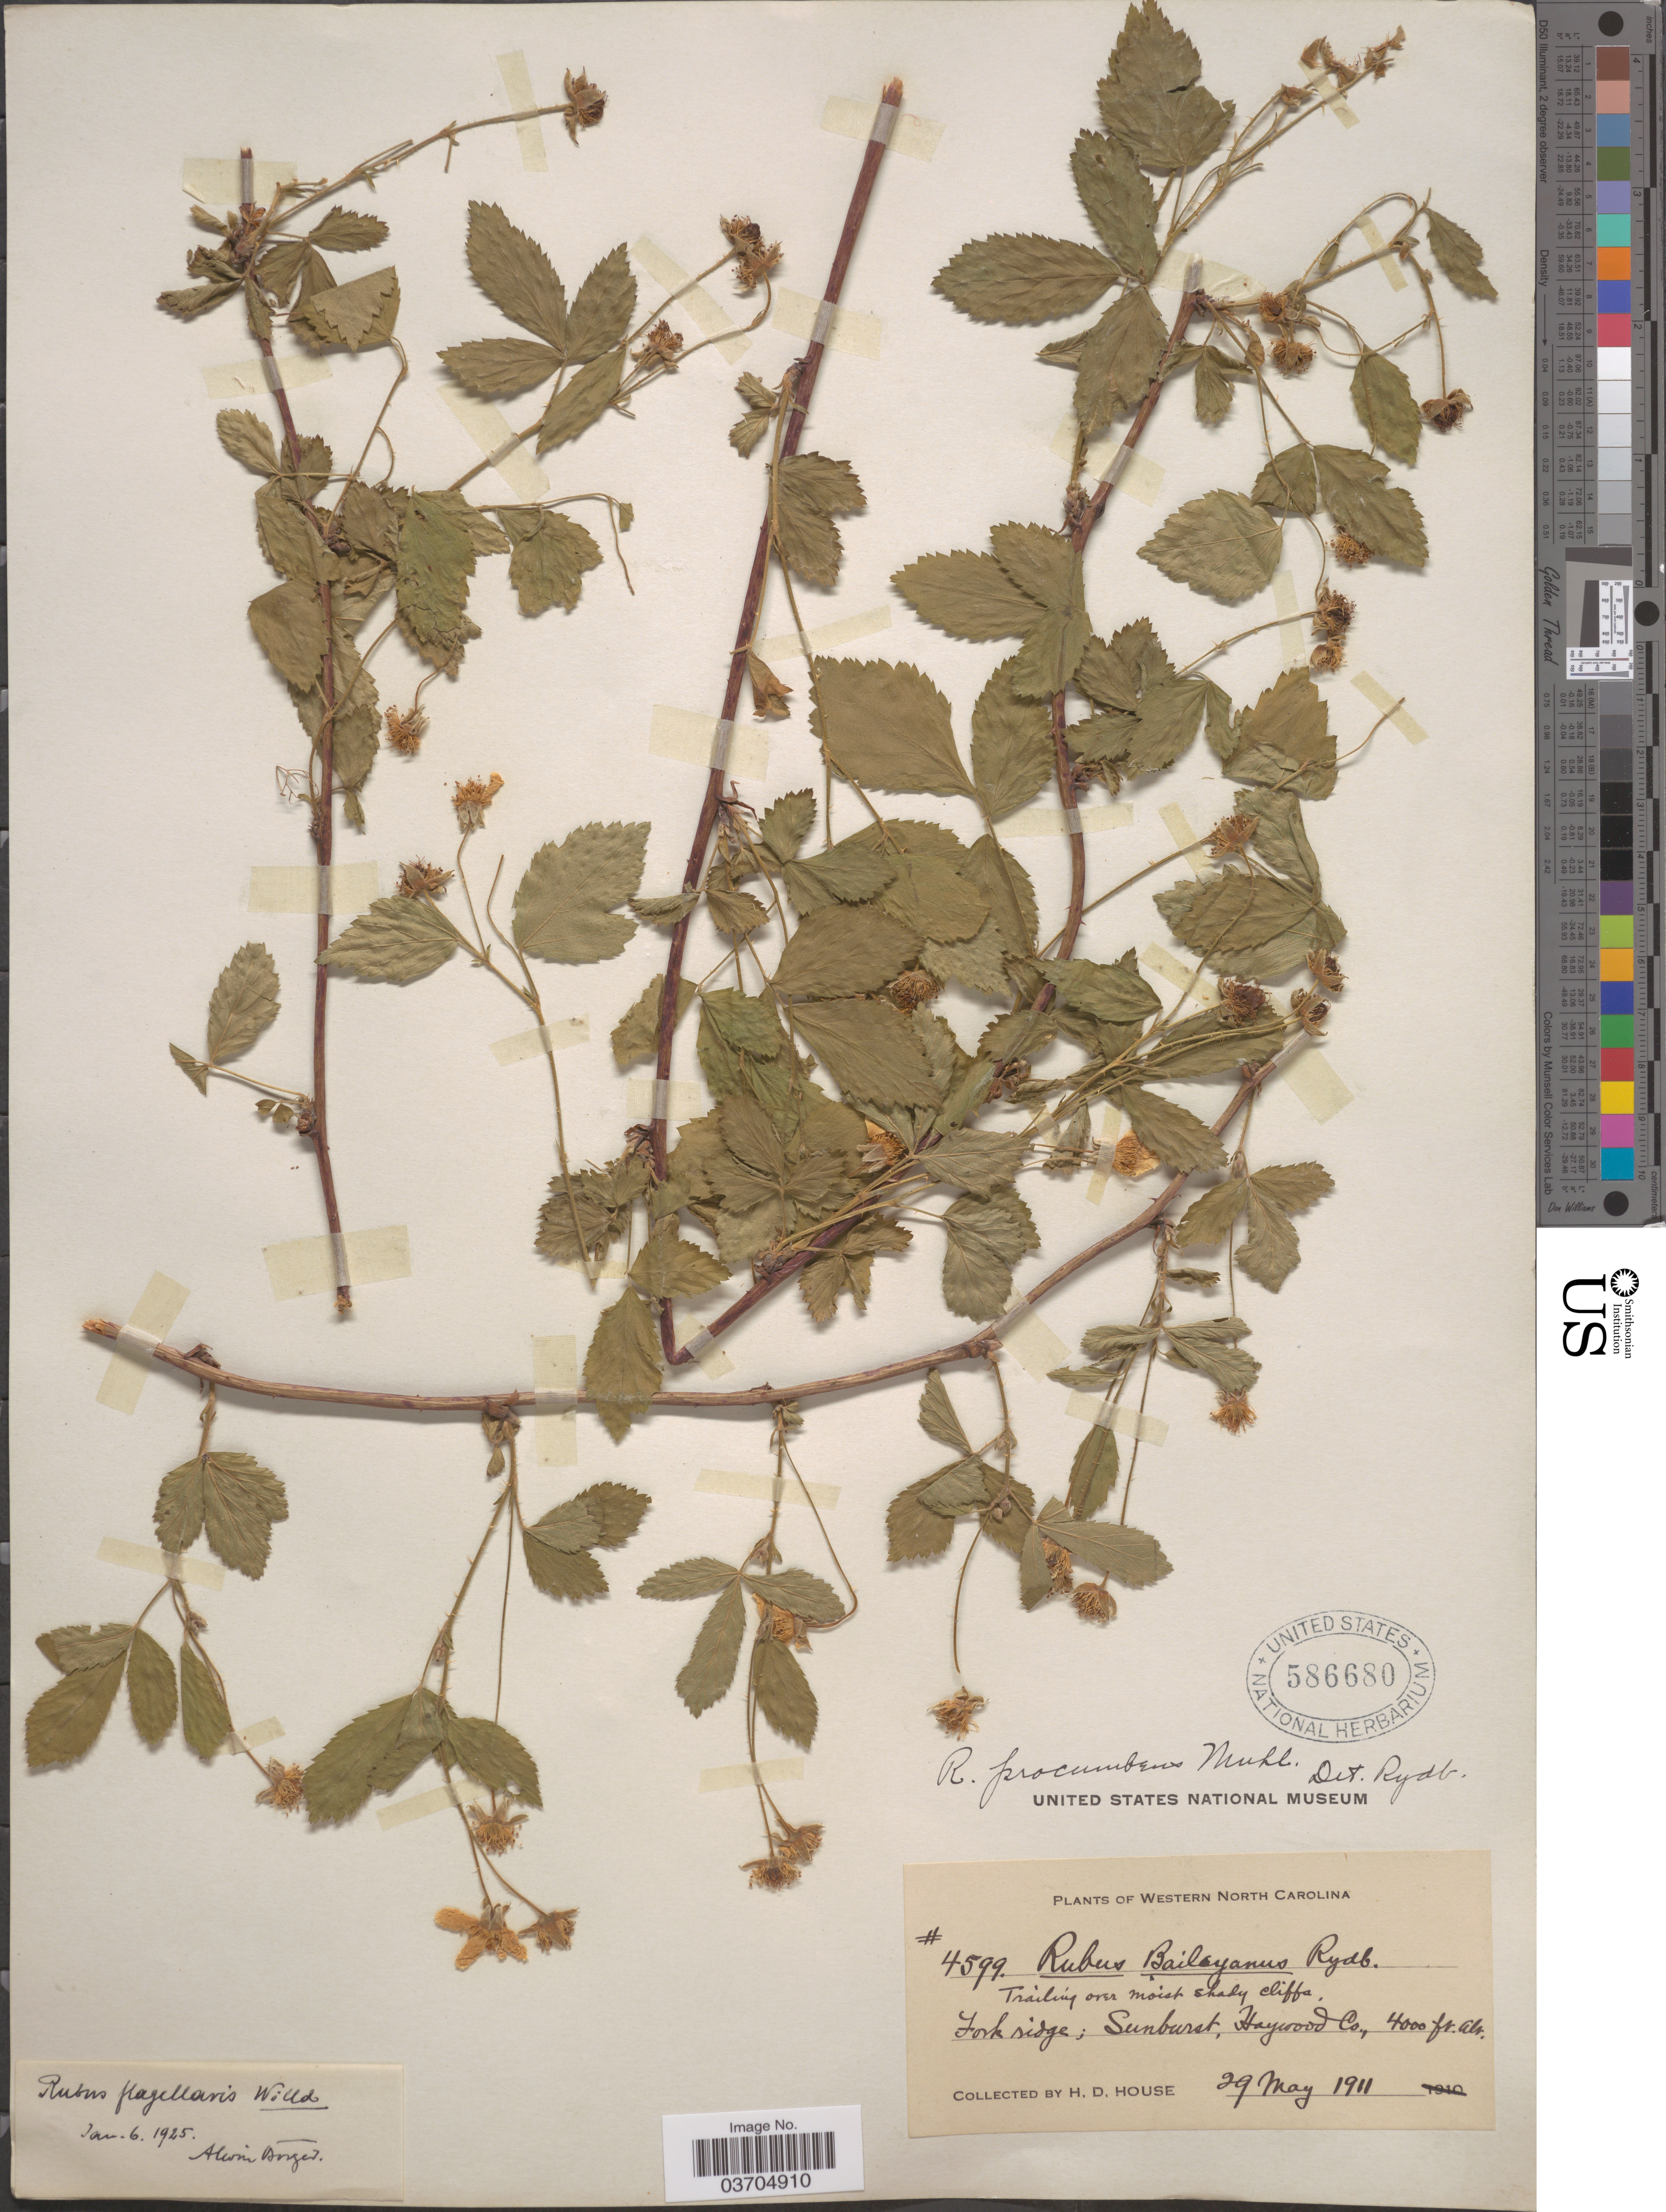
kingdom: Plantae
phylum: Tracheophyta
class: Magnoliopsida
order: Rosales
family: Rosaceae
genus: Rubus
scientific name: Rubus flagellaris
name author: Willd.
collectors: H. D. House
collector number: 4599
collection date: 1911-05-29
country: United States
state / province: North Carolina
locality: Western North Carolina. Fork ridge; Sunburst, Haywood Co.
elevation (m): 1219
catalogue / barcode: US 586680